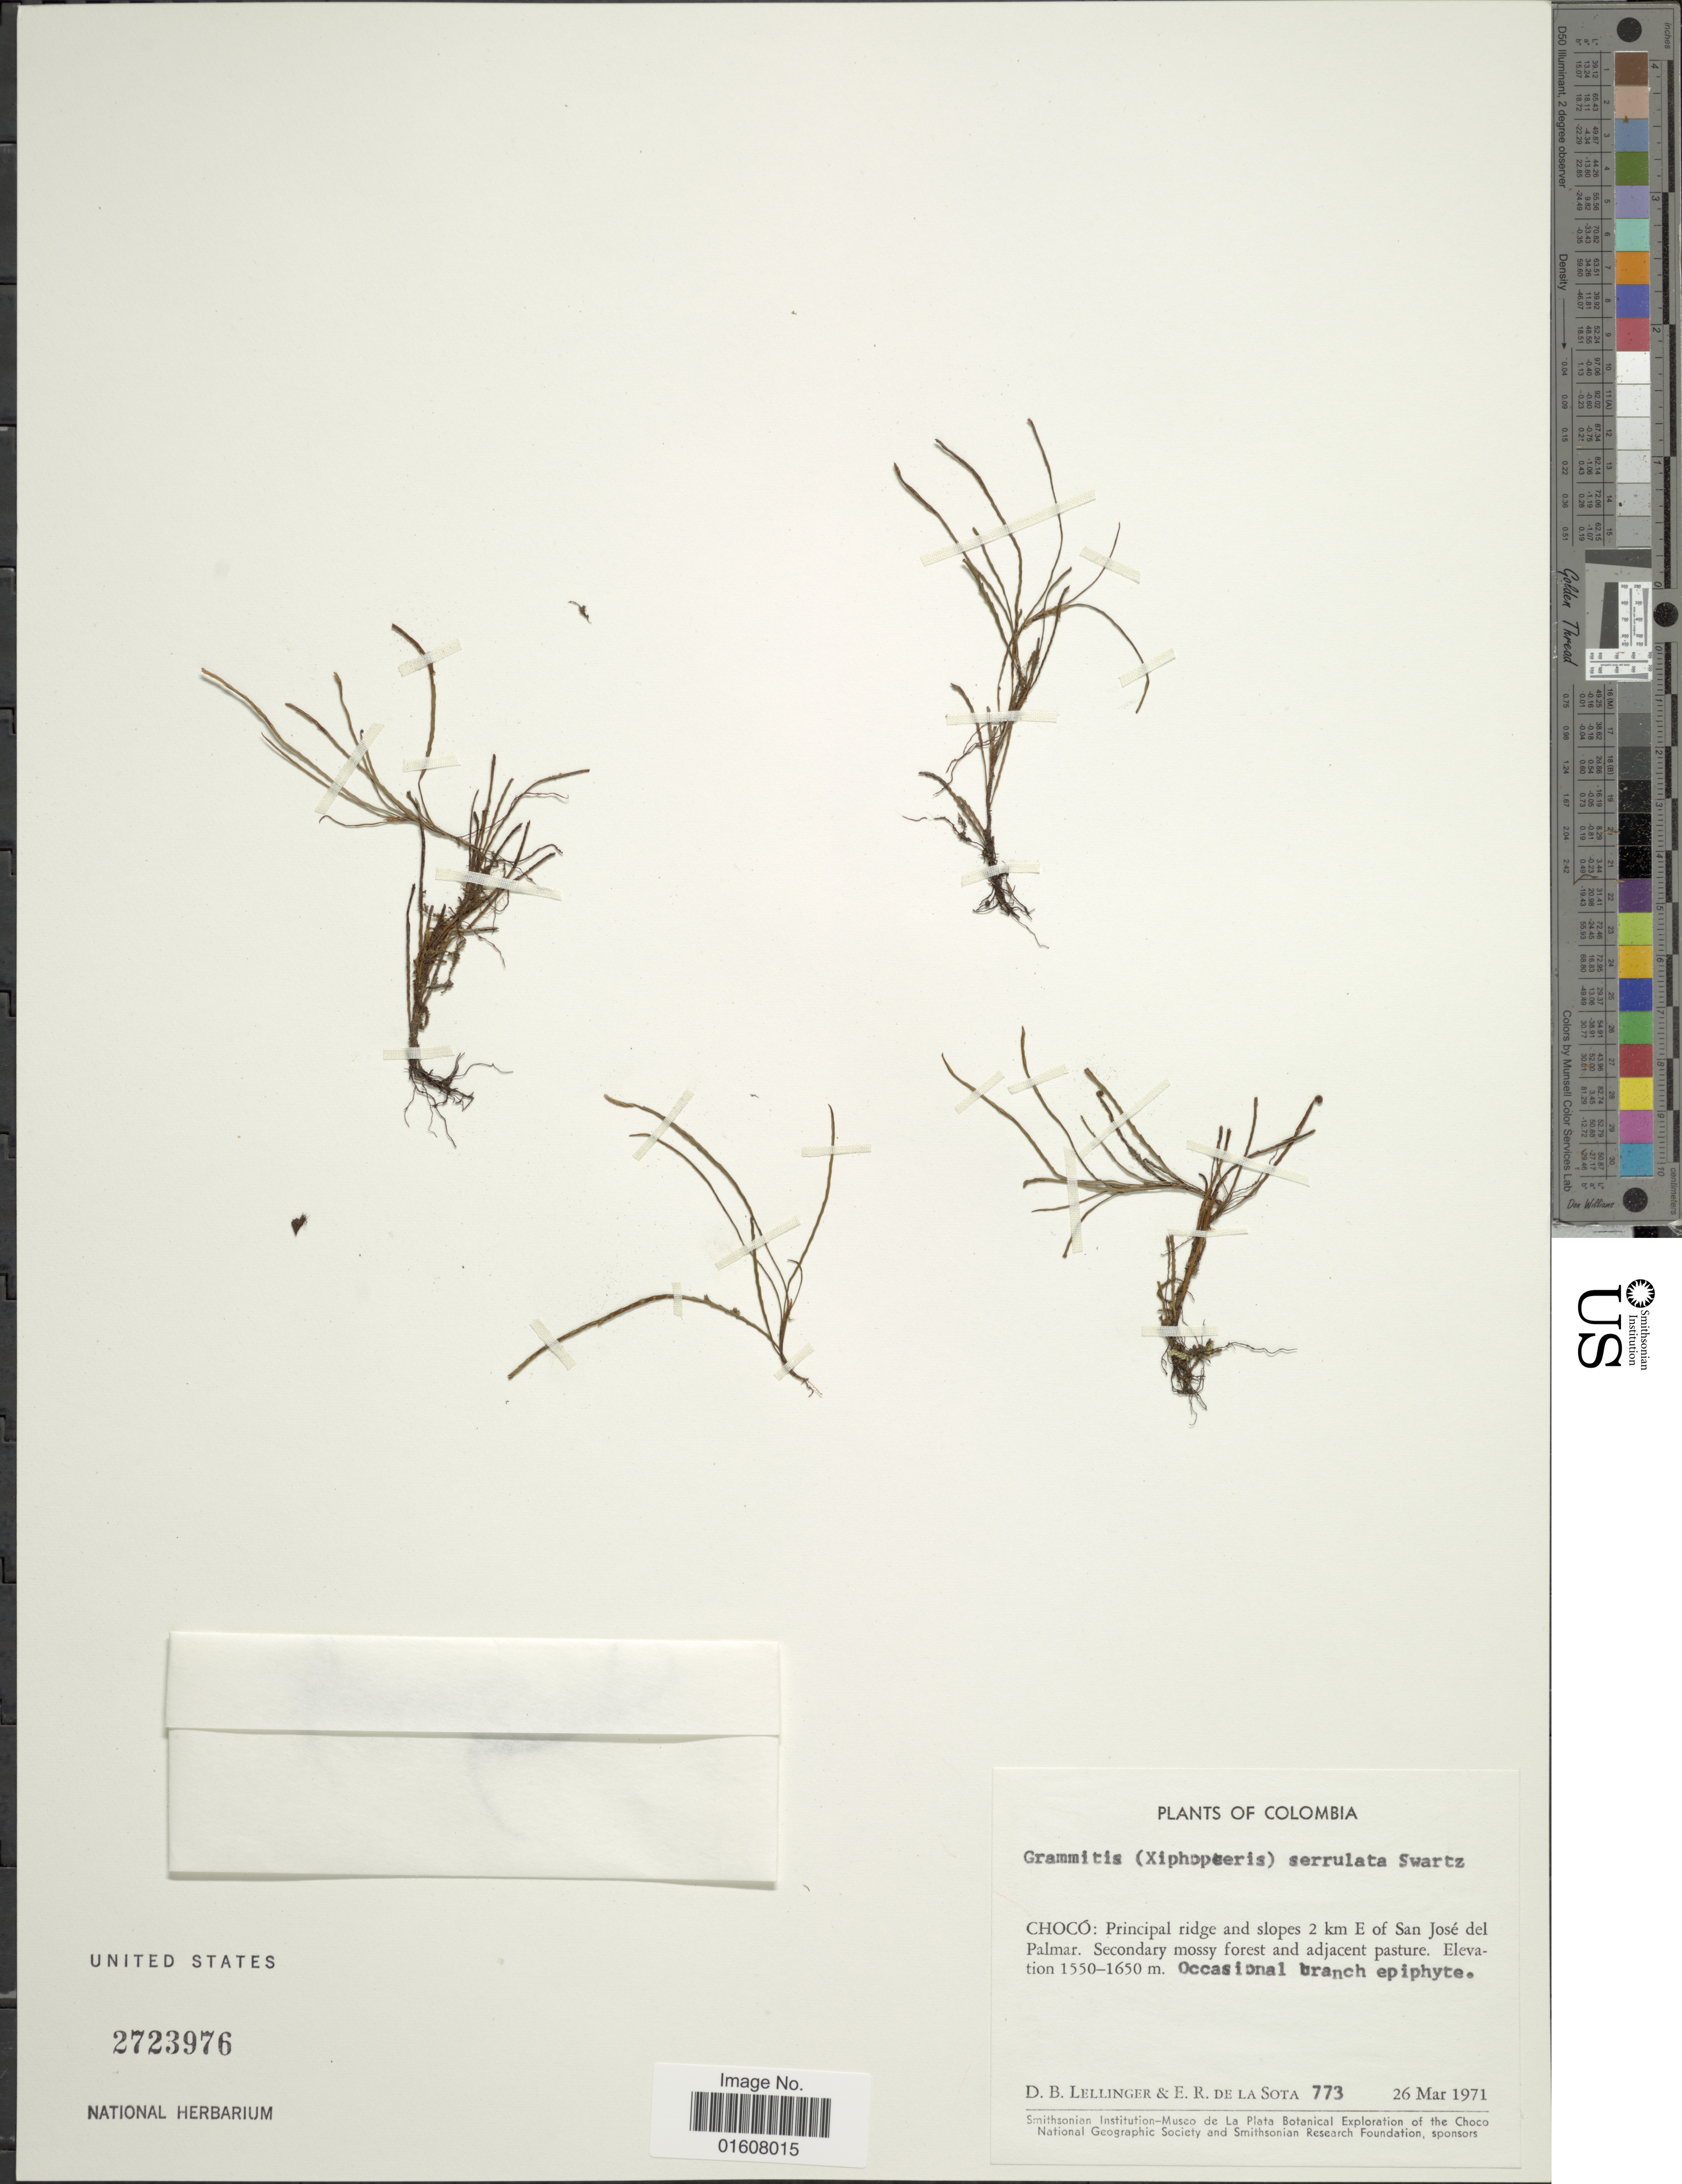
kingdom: Plantae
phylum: Tracheophyta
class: Polypodiopsida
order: Polypodiales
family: Polypodiaceae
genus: Cochlidium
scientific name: Cochlidium serrulatum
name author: (Sw.) L.E. Bishop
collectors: D. B. Lellinger & E. R. de la Sota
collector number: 773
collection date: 1971-03-26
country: Colombia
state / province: Chocó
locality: Principal ridge and slopes 2 km E of San José del Palmar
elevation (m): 1550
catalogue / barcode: US 2723976